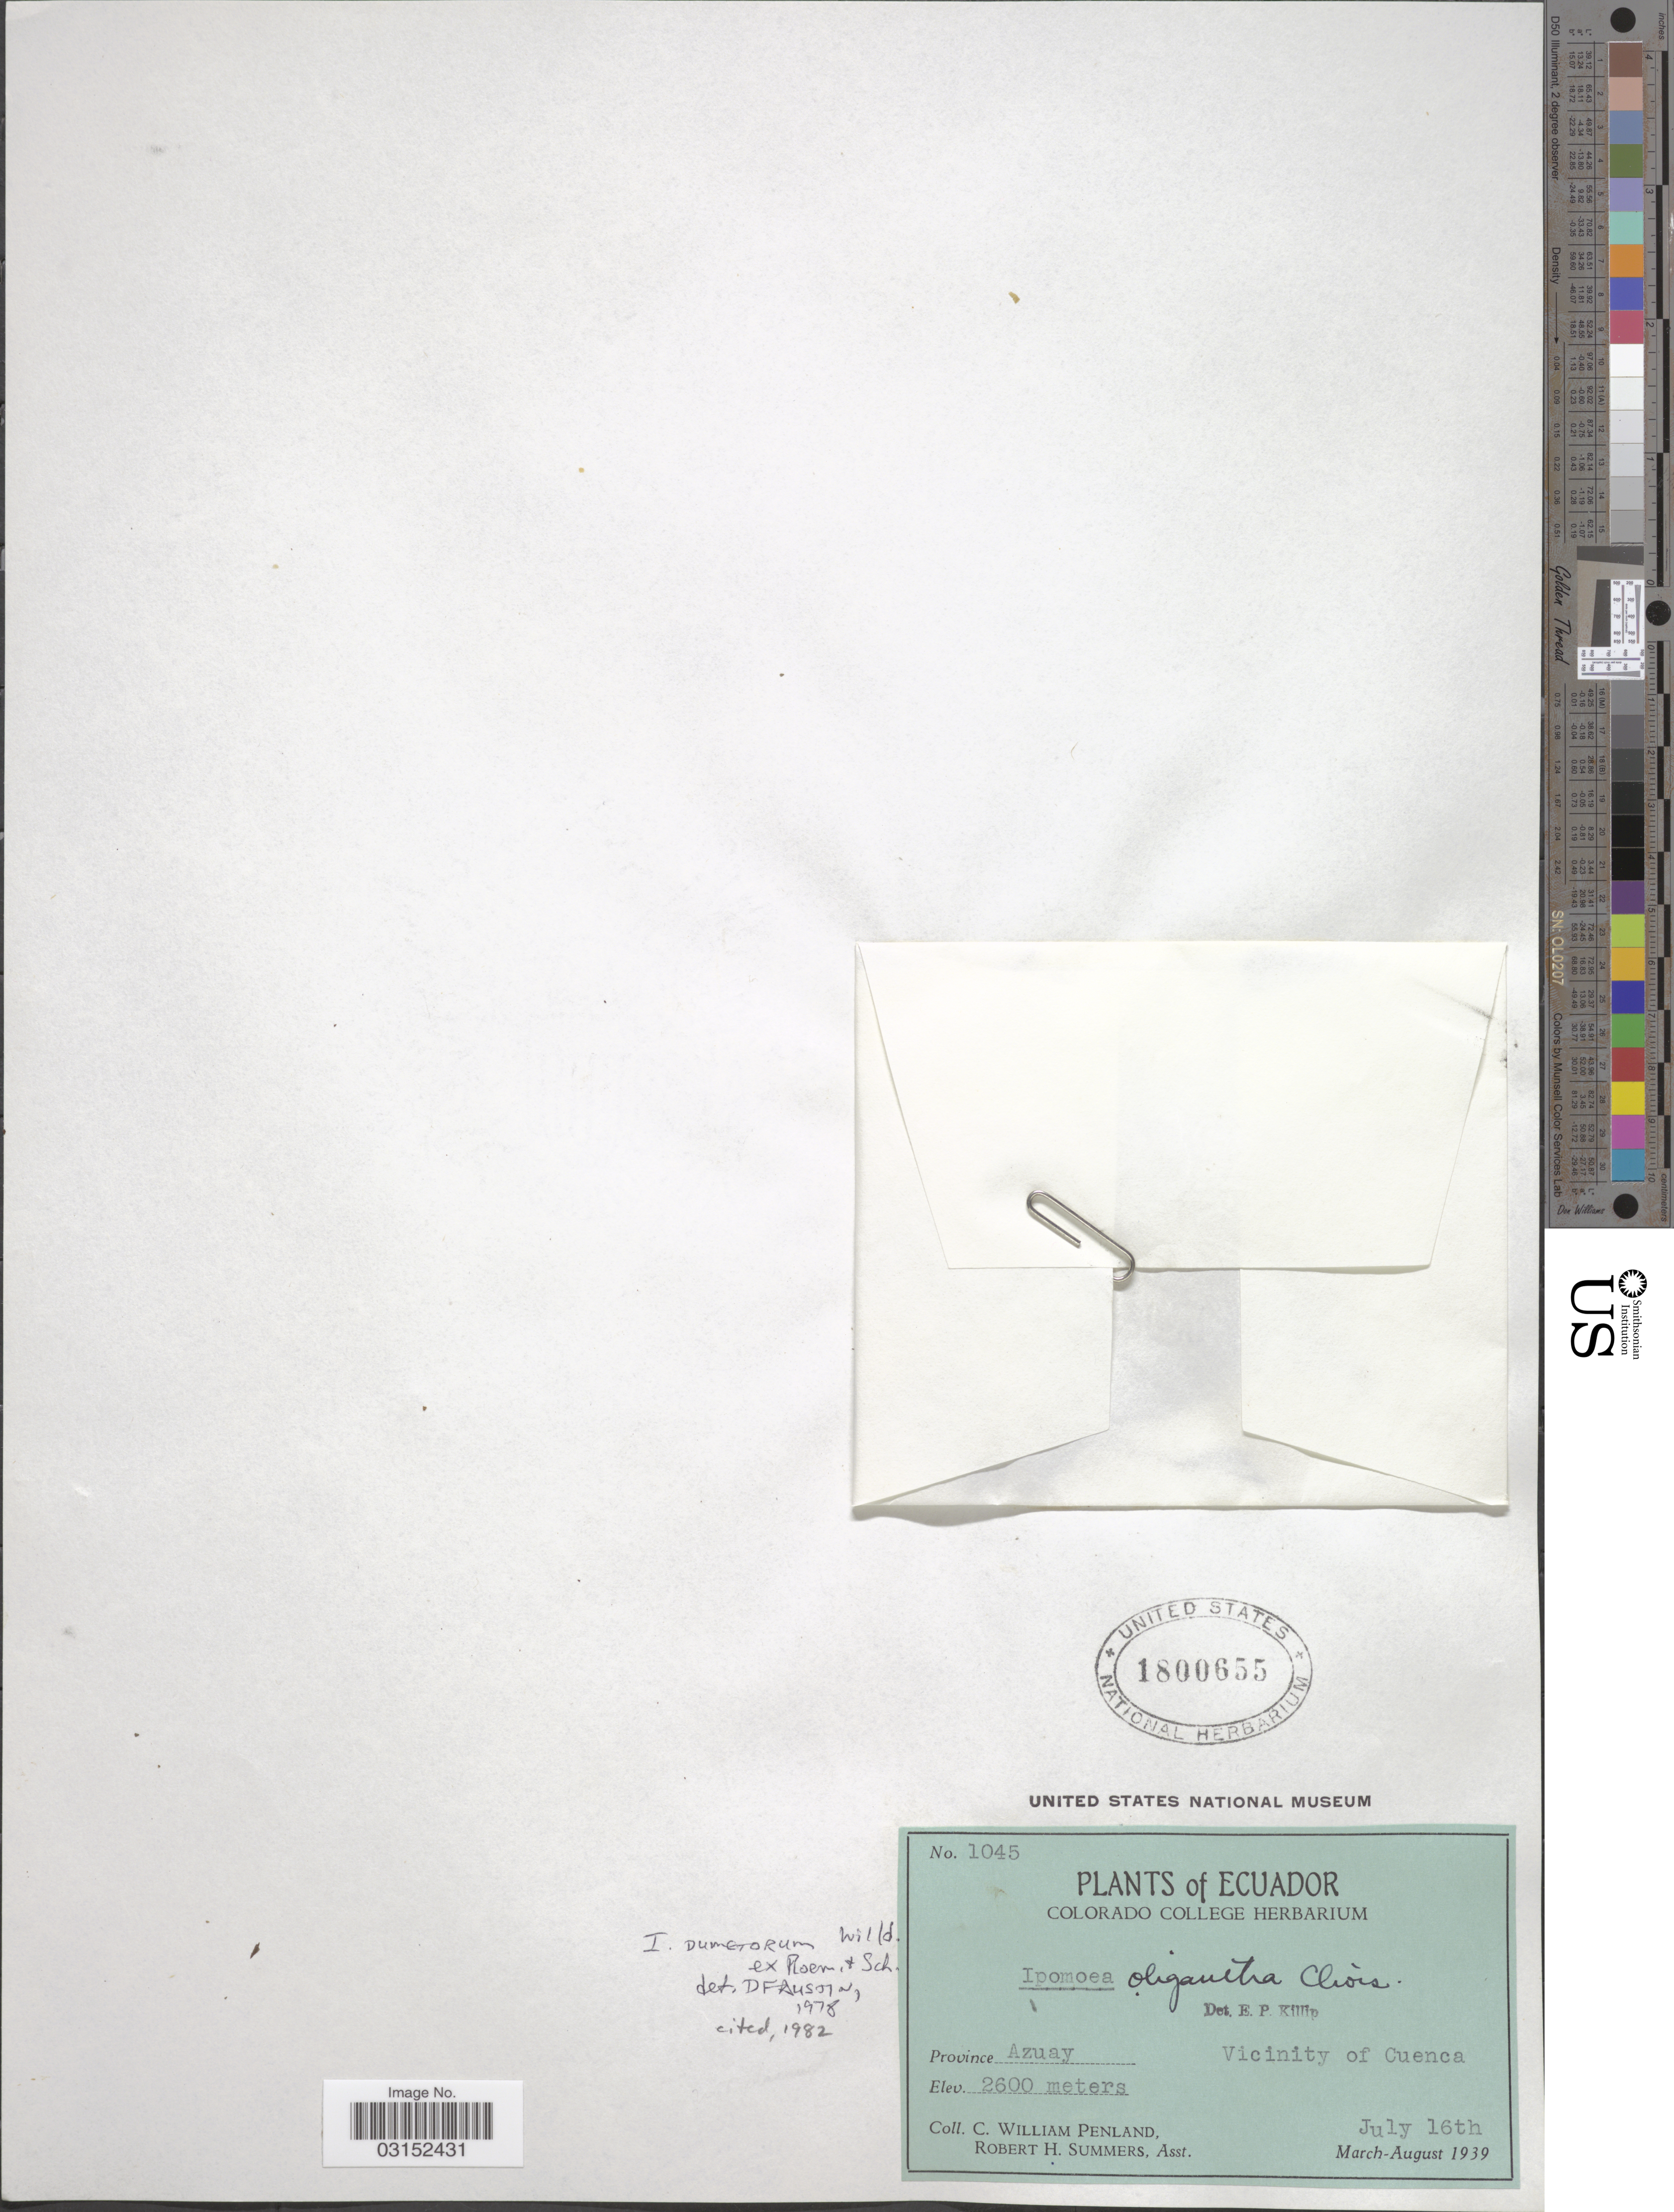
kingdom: Plantae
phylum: Tracheophyta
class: Magnoliopsida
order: Solanales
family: Convolvulaceae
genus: Ipomoea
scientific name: Ipomoea dumetorum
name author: Willd.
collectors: C. W. Penland & R. Summers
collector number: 1045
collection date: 1939-07-16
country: Ecuador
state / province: Azuay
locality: Province Azuay, Vicinity of Cuenca.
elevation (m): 2600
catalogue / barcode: US 1800655